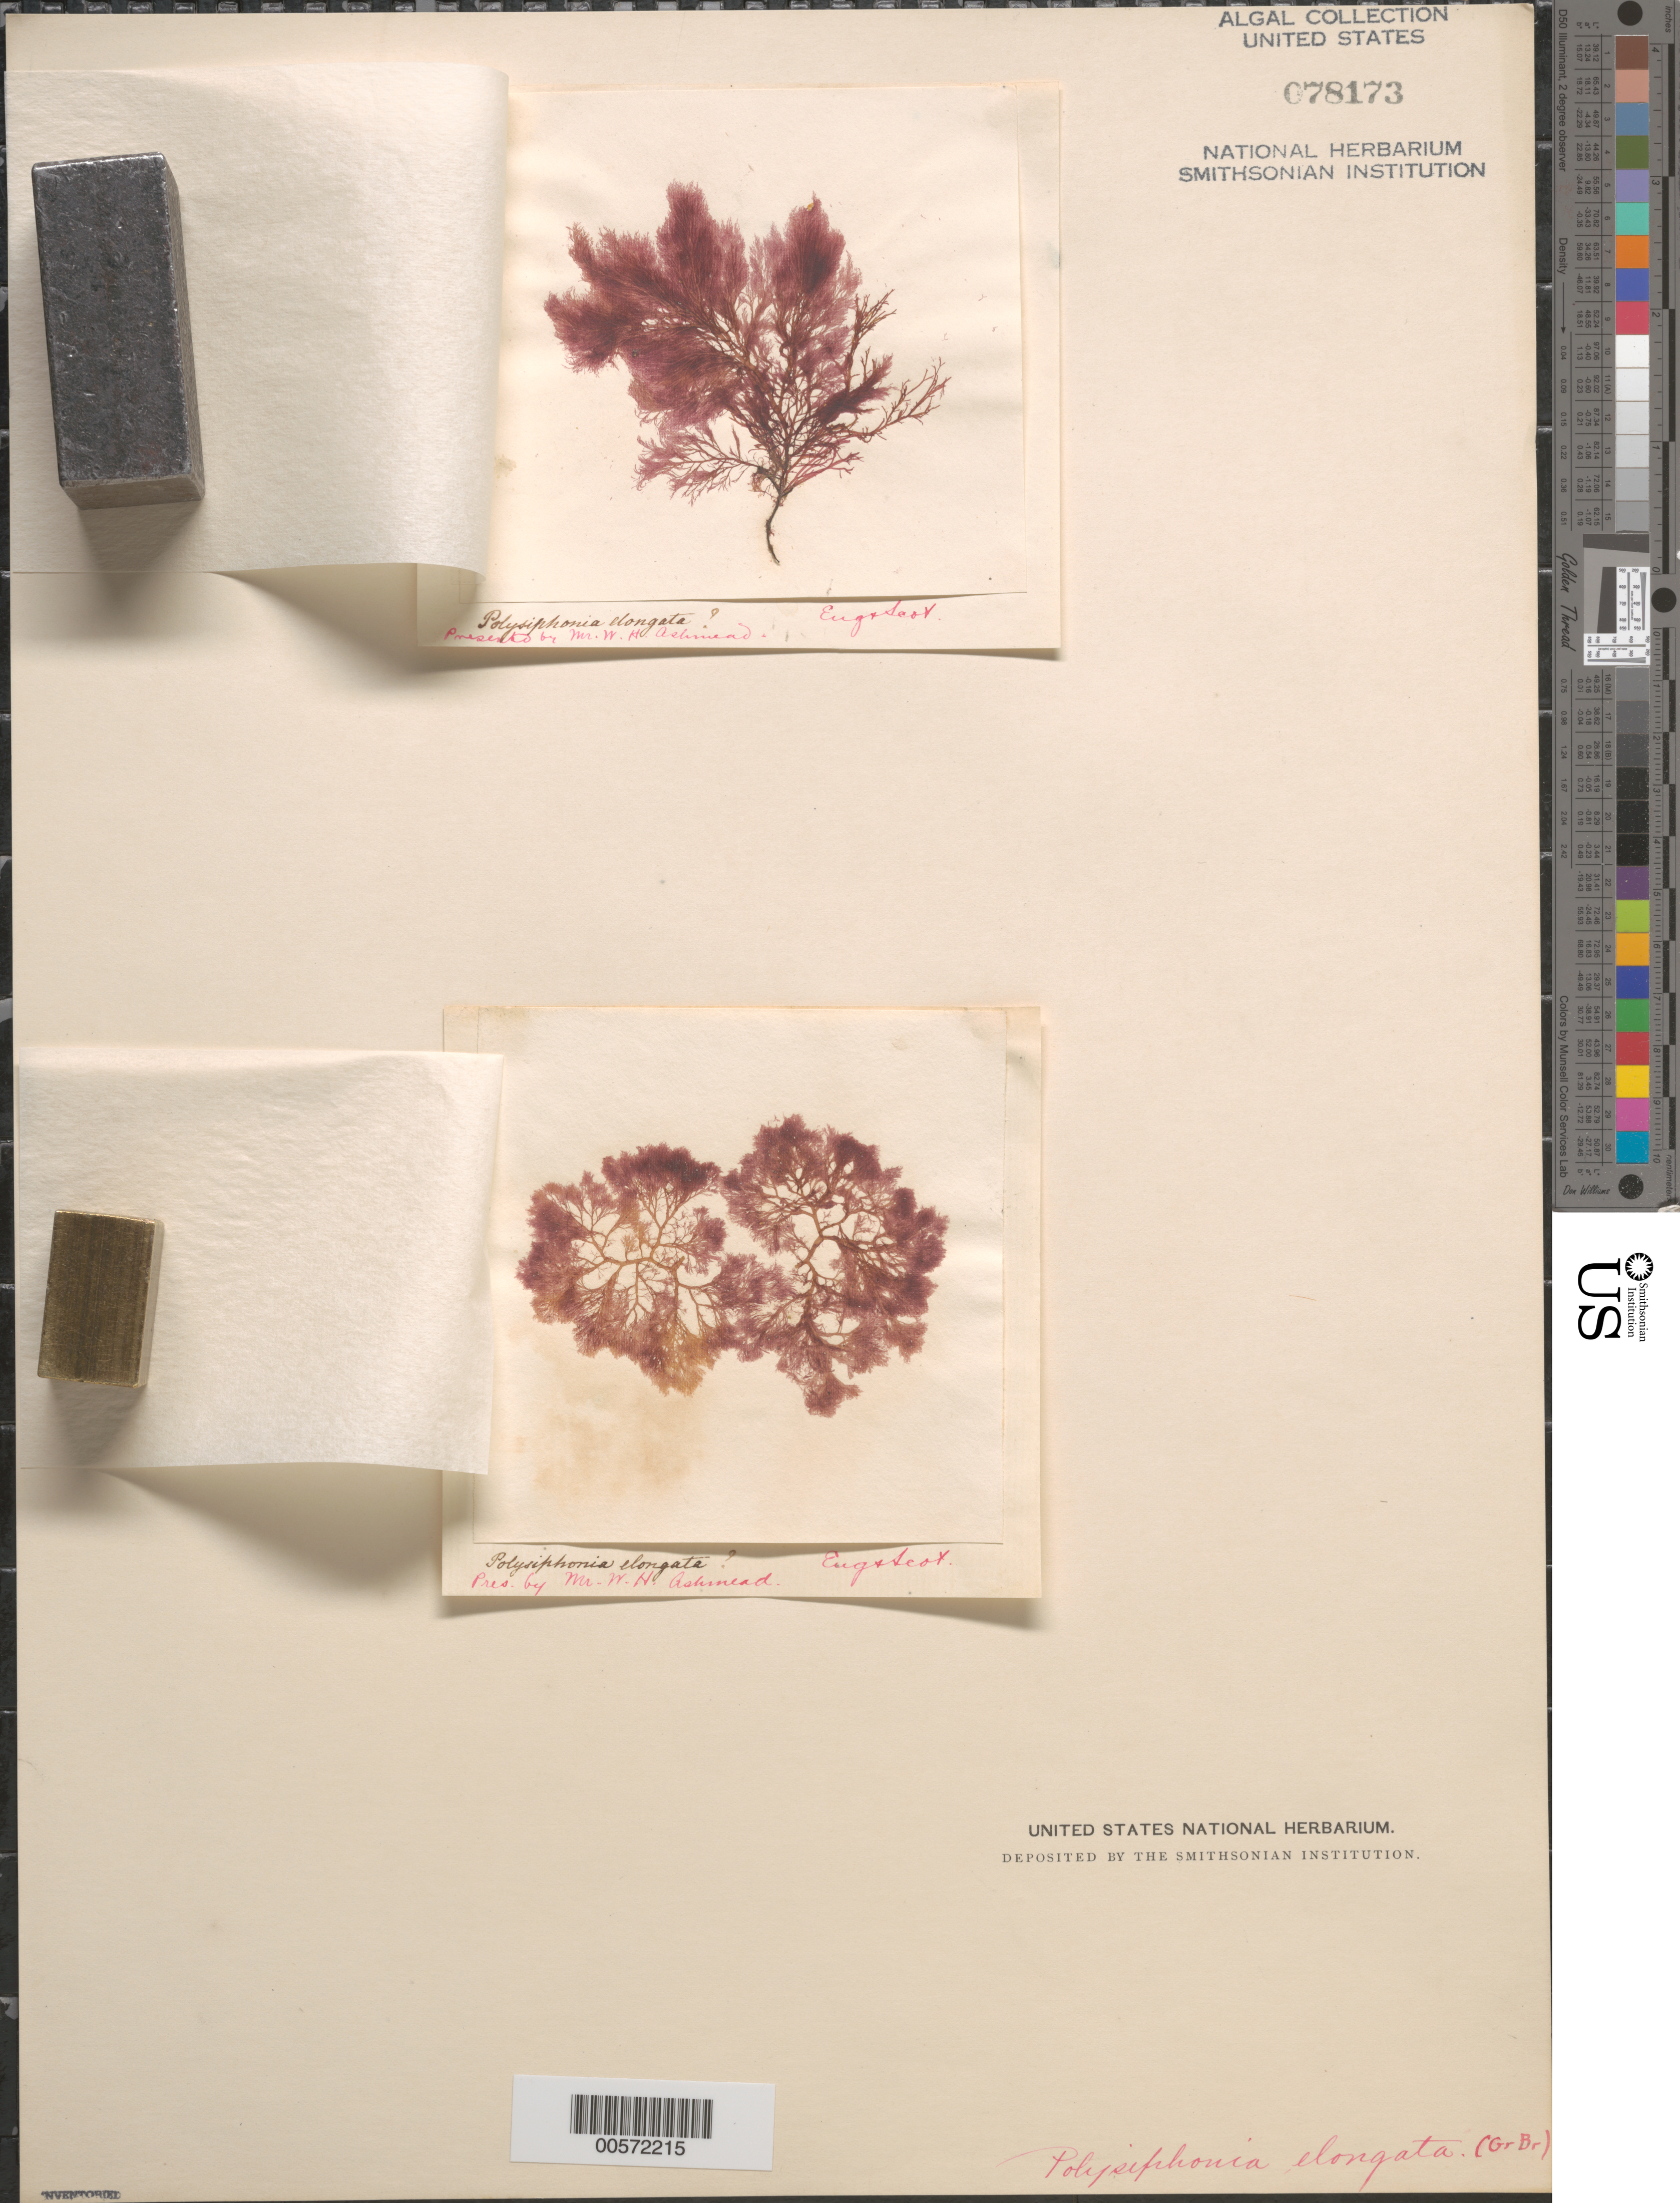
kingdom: Plantae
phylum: Rhodophyta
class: Florideophyceae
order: Ceramiales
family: Rhodomelaceae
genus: Carradoriella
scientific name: Carradoriella elongata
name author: (Hudson) Savoie & G.W. Saunders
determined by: Algae name updating Project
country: United Kingdom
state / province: England / Scotland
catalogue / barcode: US 78173